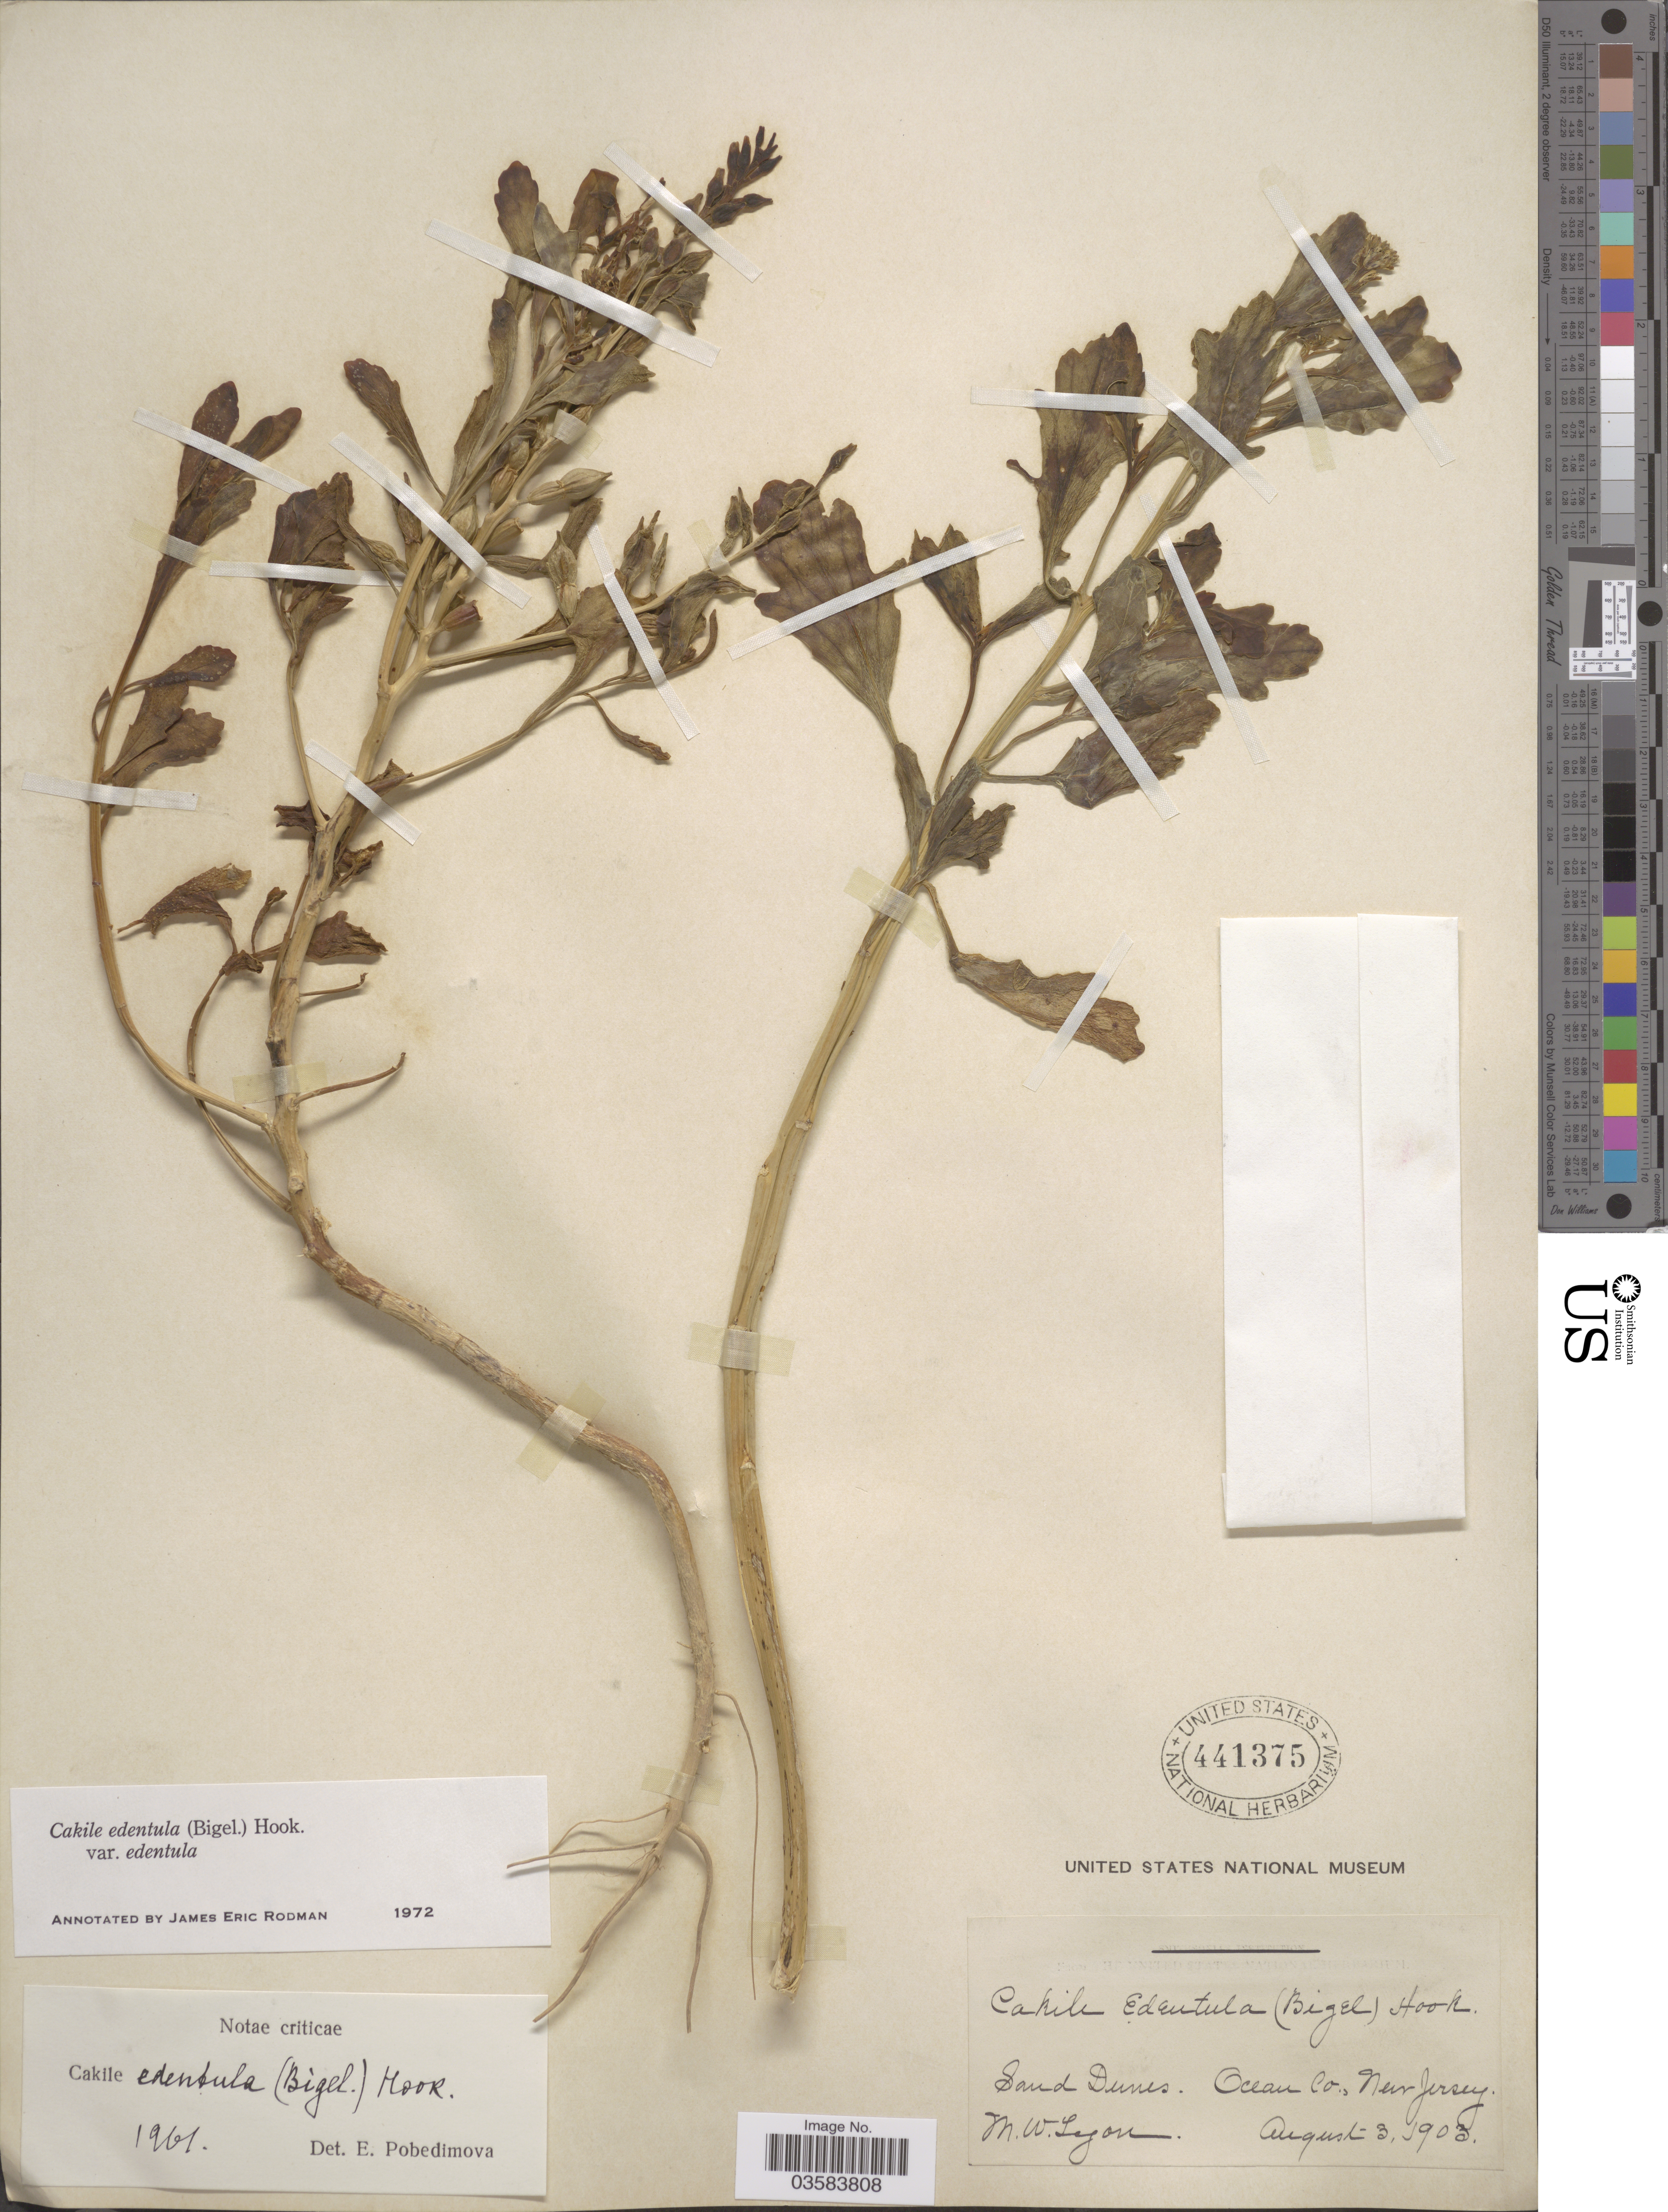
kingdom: Plantae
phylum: Tracheophyta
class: Magnoliopsida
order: Brassicales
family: Brassicaceae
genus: Cakile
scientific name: Cakile edentula var. edentula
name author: (Bigelow) Hook.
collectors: M. W. Lyon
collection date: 1903-08-03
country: United States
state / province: New Jersey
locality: Sand Dunes. Ocean Co., New Jersey.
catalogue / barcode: US 441375